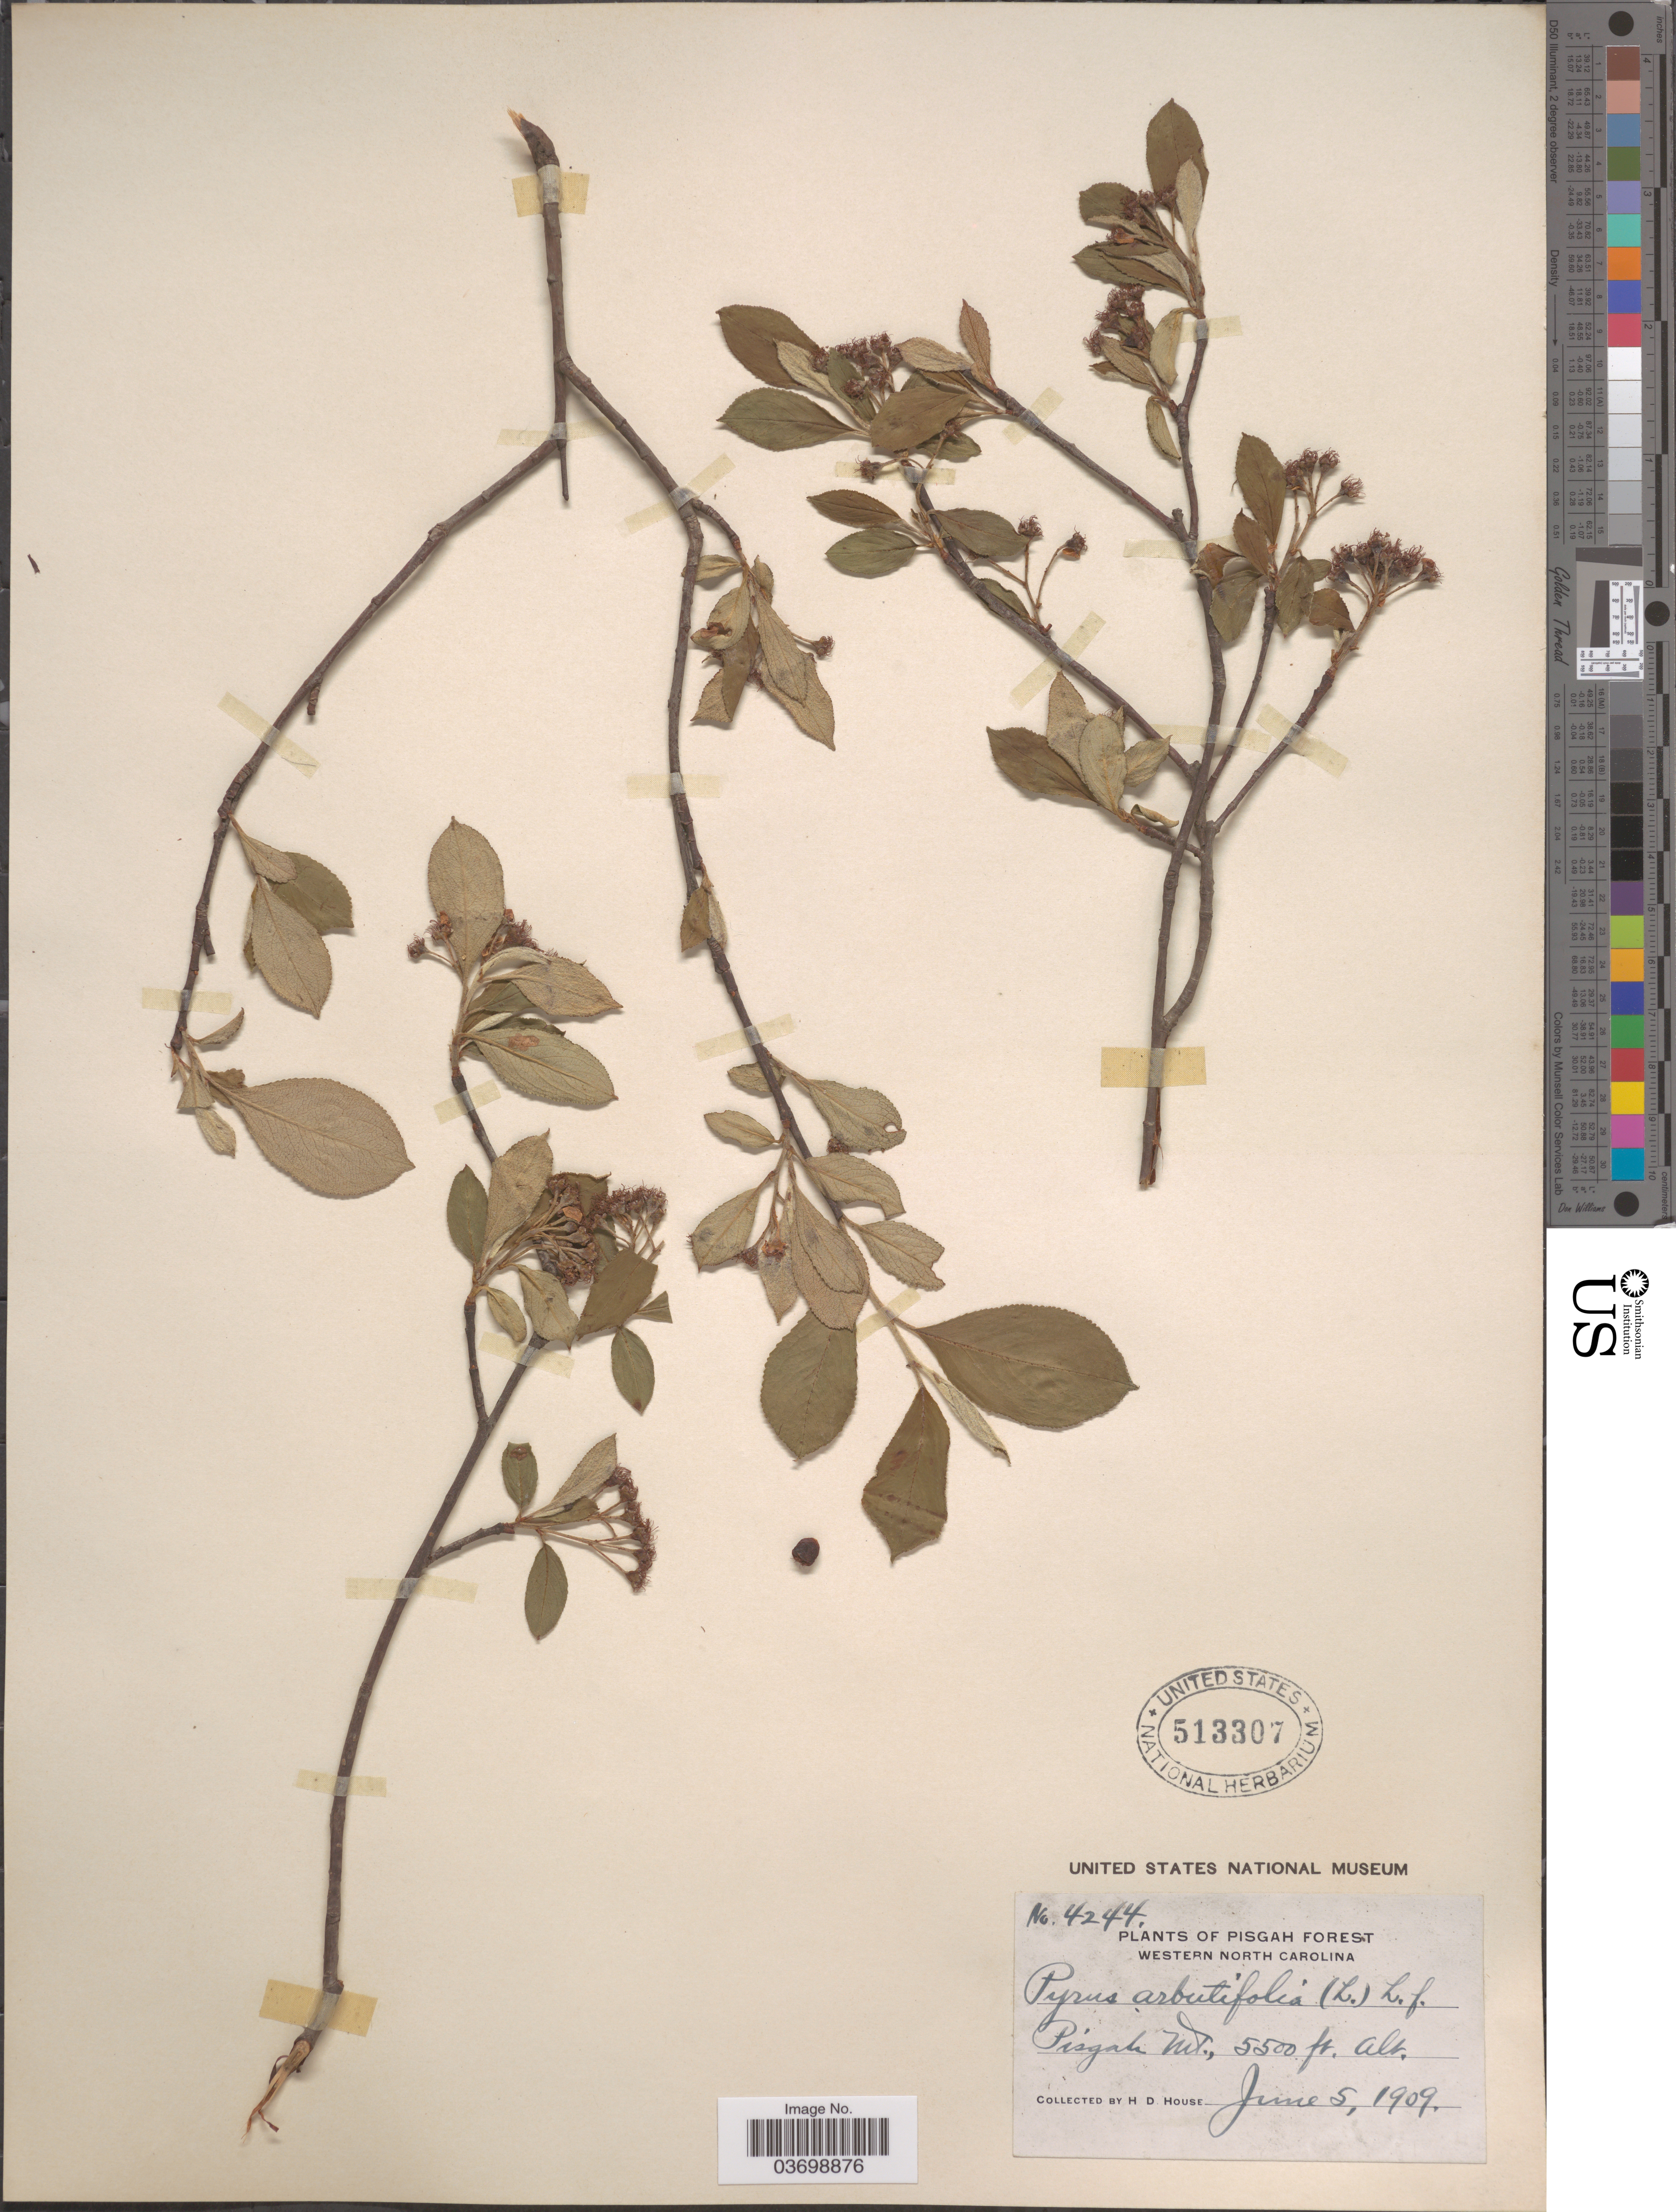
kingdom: Plantae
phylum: Tracheophyta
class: Magnoliopsida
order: Rosales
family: Rosaceae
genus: Aronia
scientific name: Aronia arbutifolia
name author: (L.) Pers.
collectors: H. D. House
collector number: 4244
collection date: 1909-06-05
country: United States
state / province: North Carolina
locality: Pisgah Forest, Western North Carolina. Pisgah Mt.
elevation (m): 1676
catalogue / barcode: US 513307